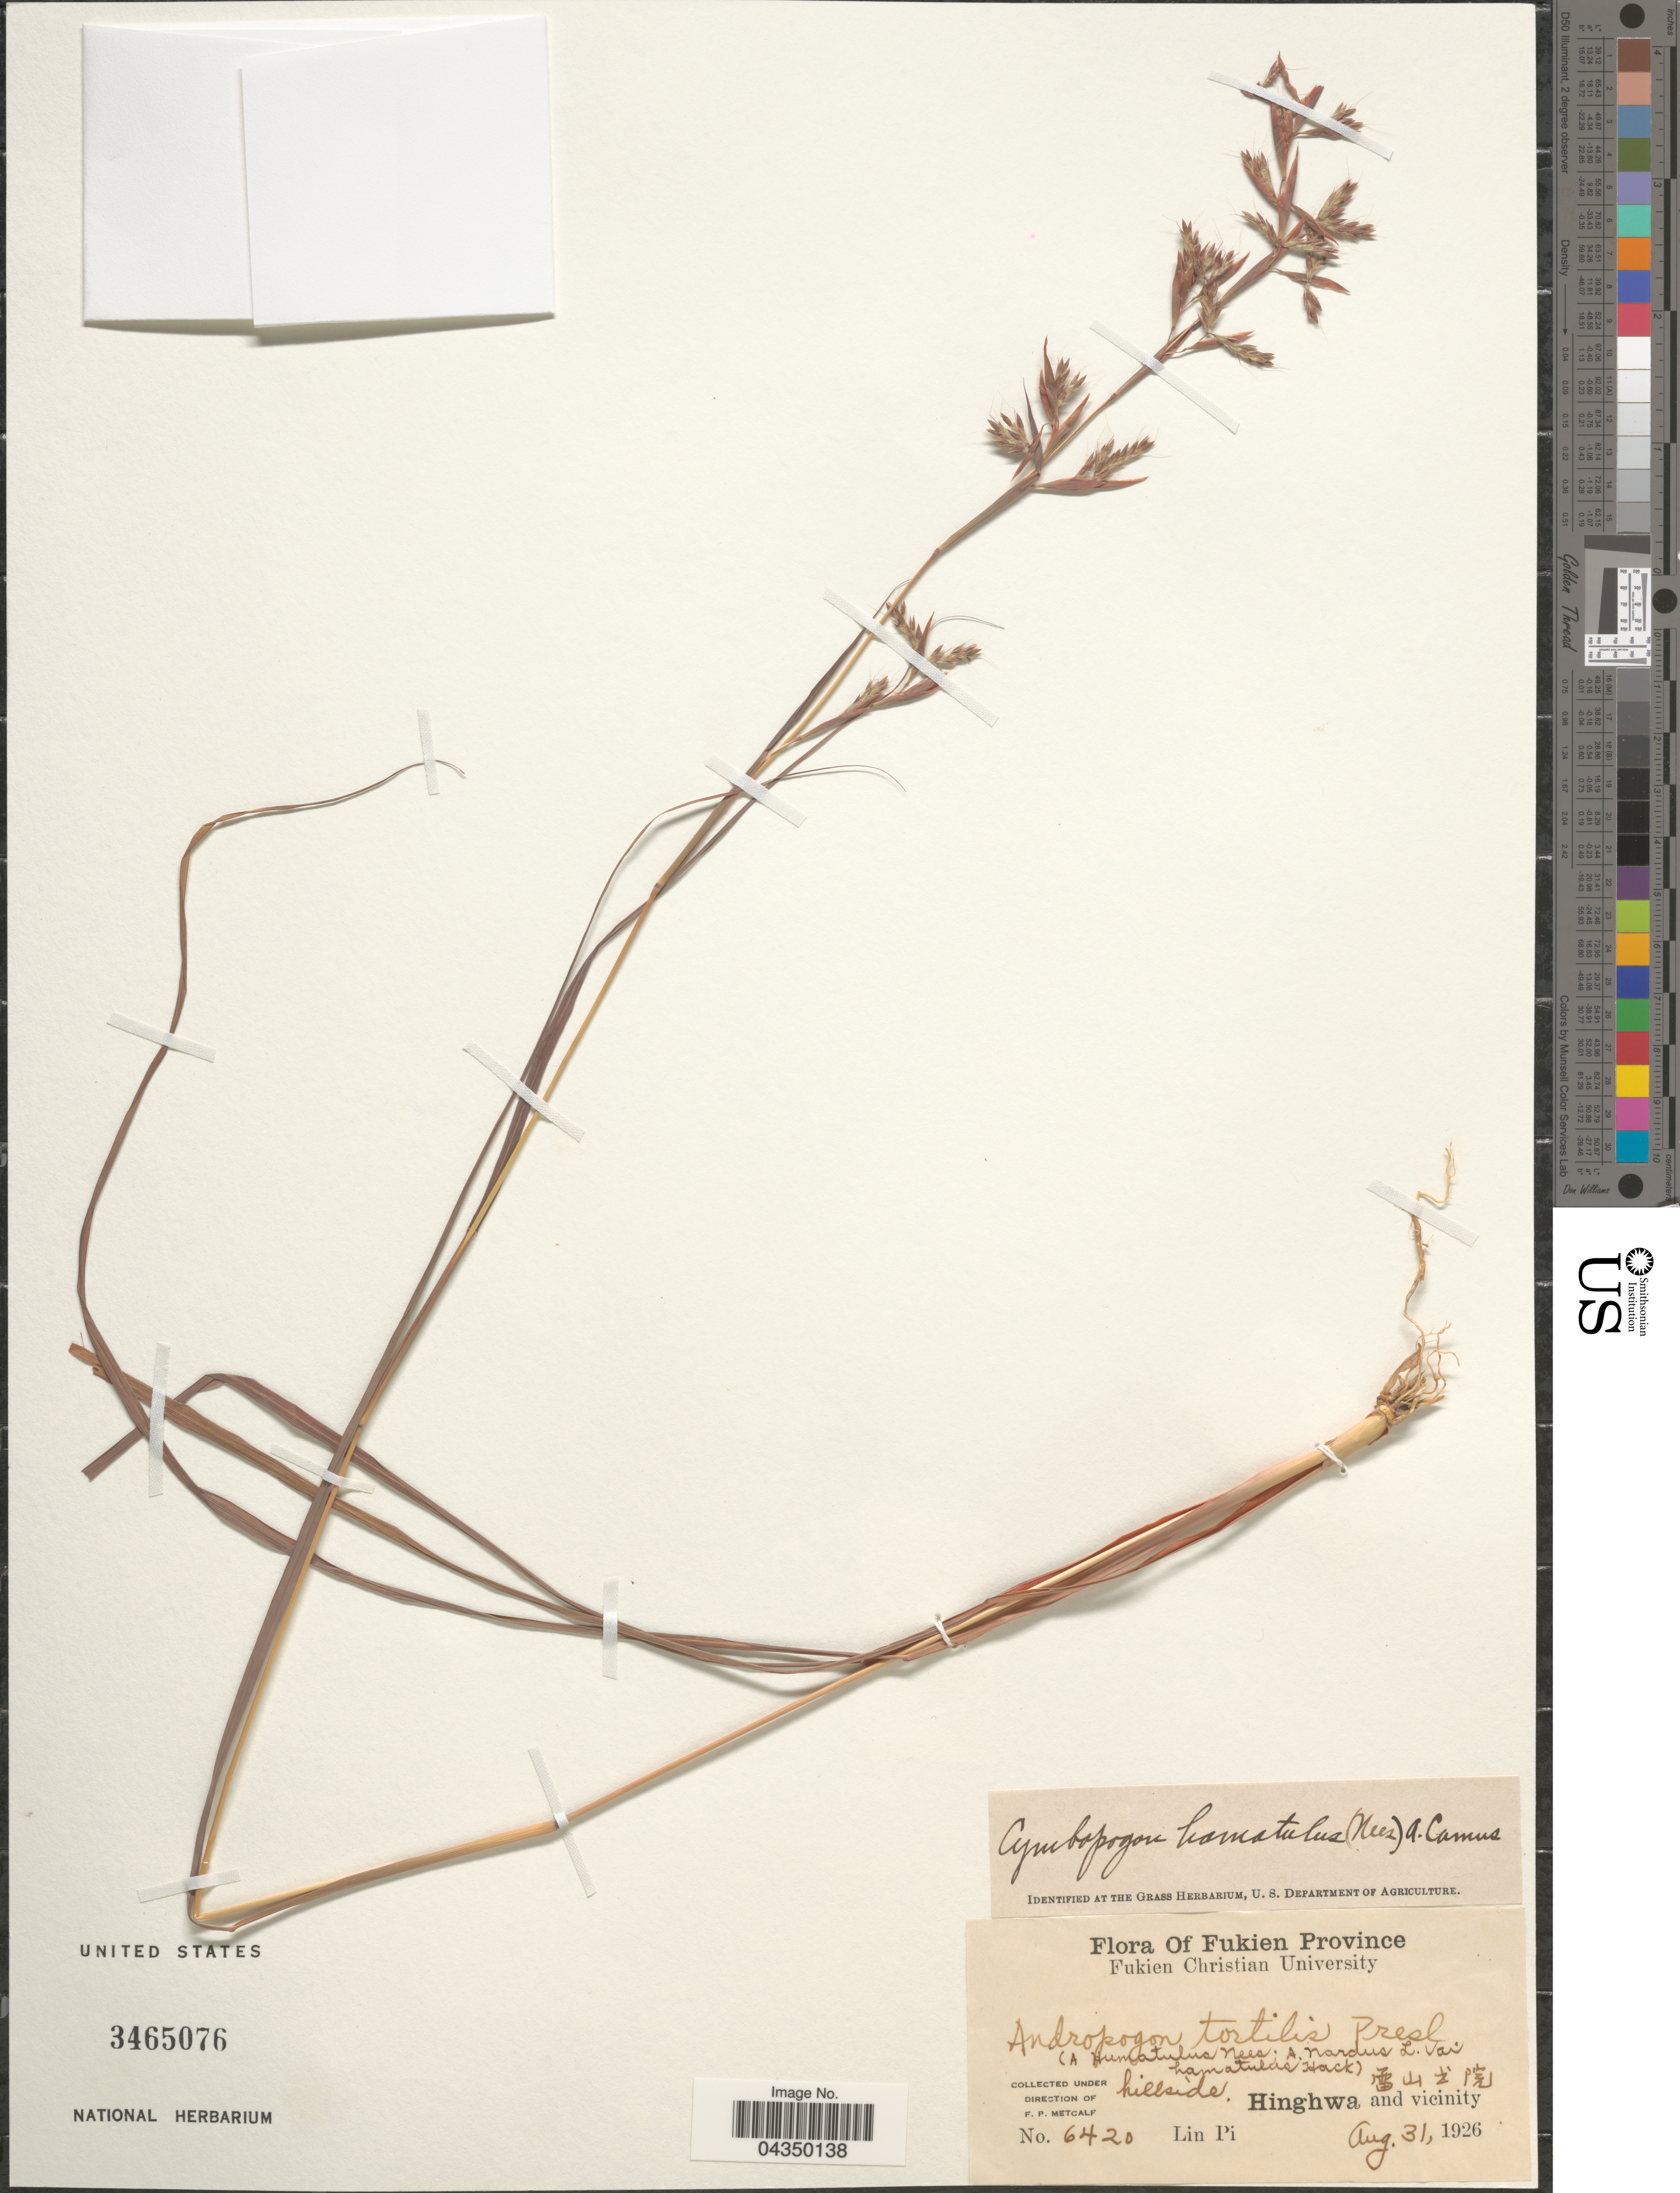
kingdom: Plantae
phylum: Tracheophyta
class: Liliopsida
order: Poales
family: Poaceae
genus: Cymbopogon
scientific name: Cymbopogon tortilis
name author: (J. Presl) A. Camus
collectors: L. Pi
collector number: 6420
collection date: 1926-08-31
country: China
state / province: Fujian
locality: Fukien Province. [Foreign script] Hinghwa and vicinity.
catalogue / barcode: US 3465076